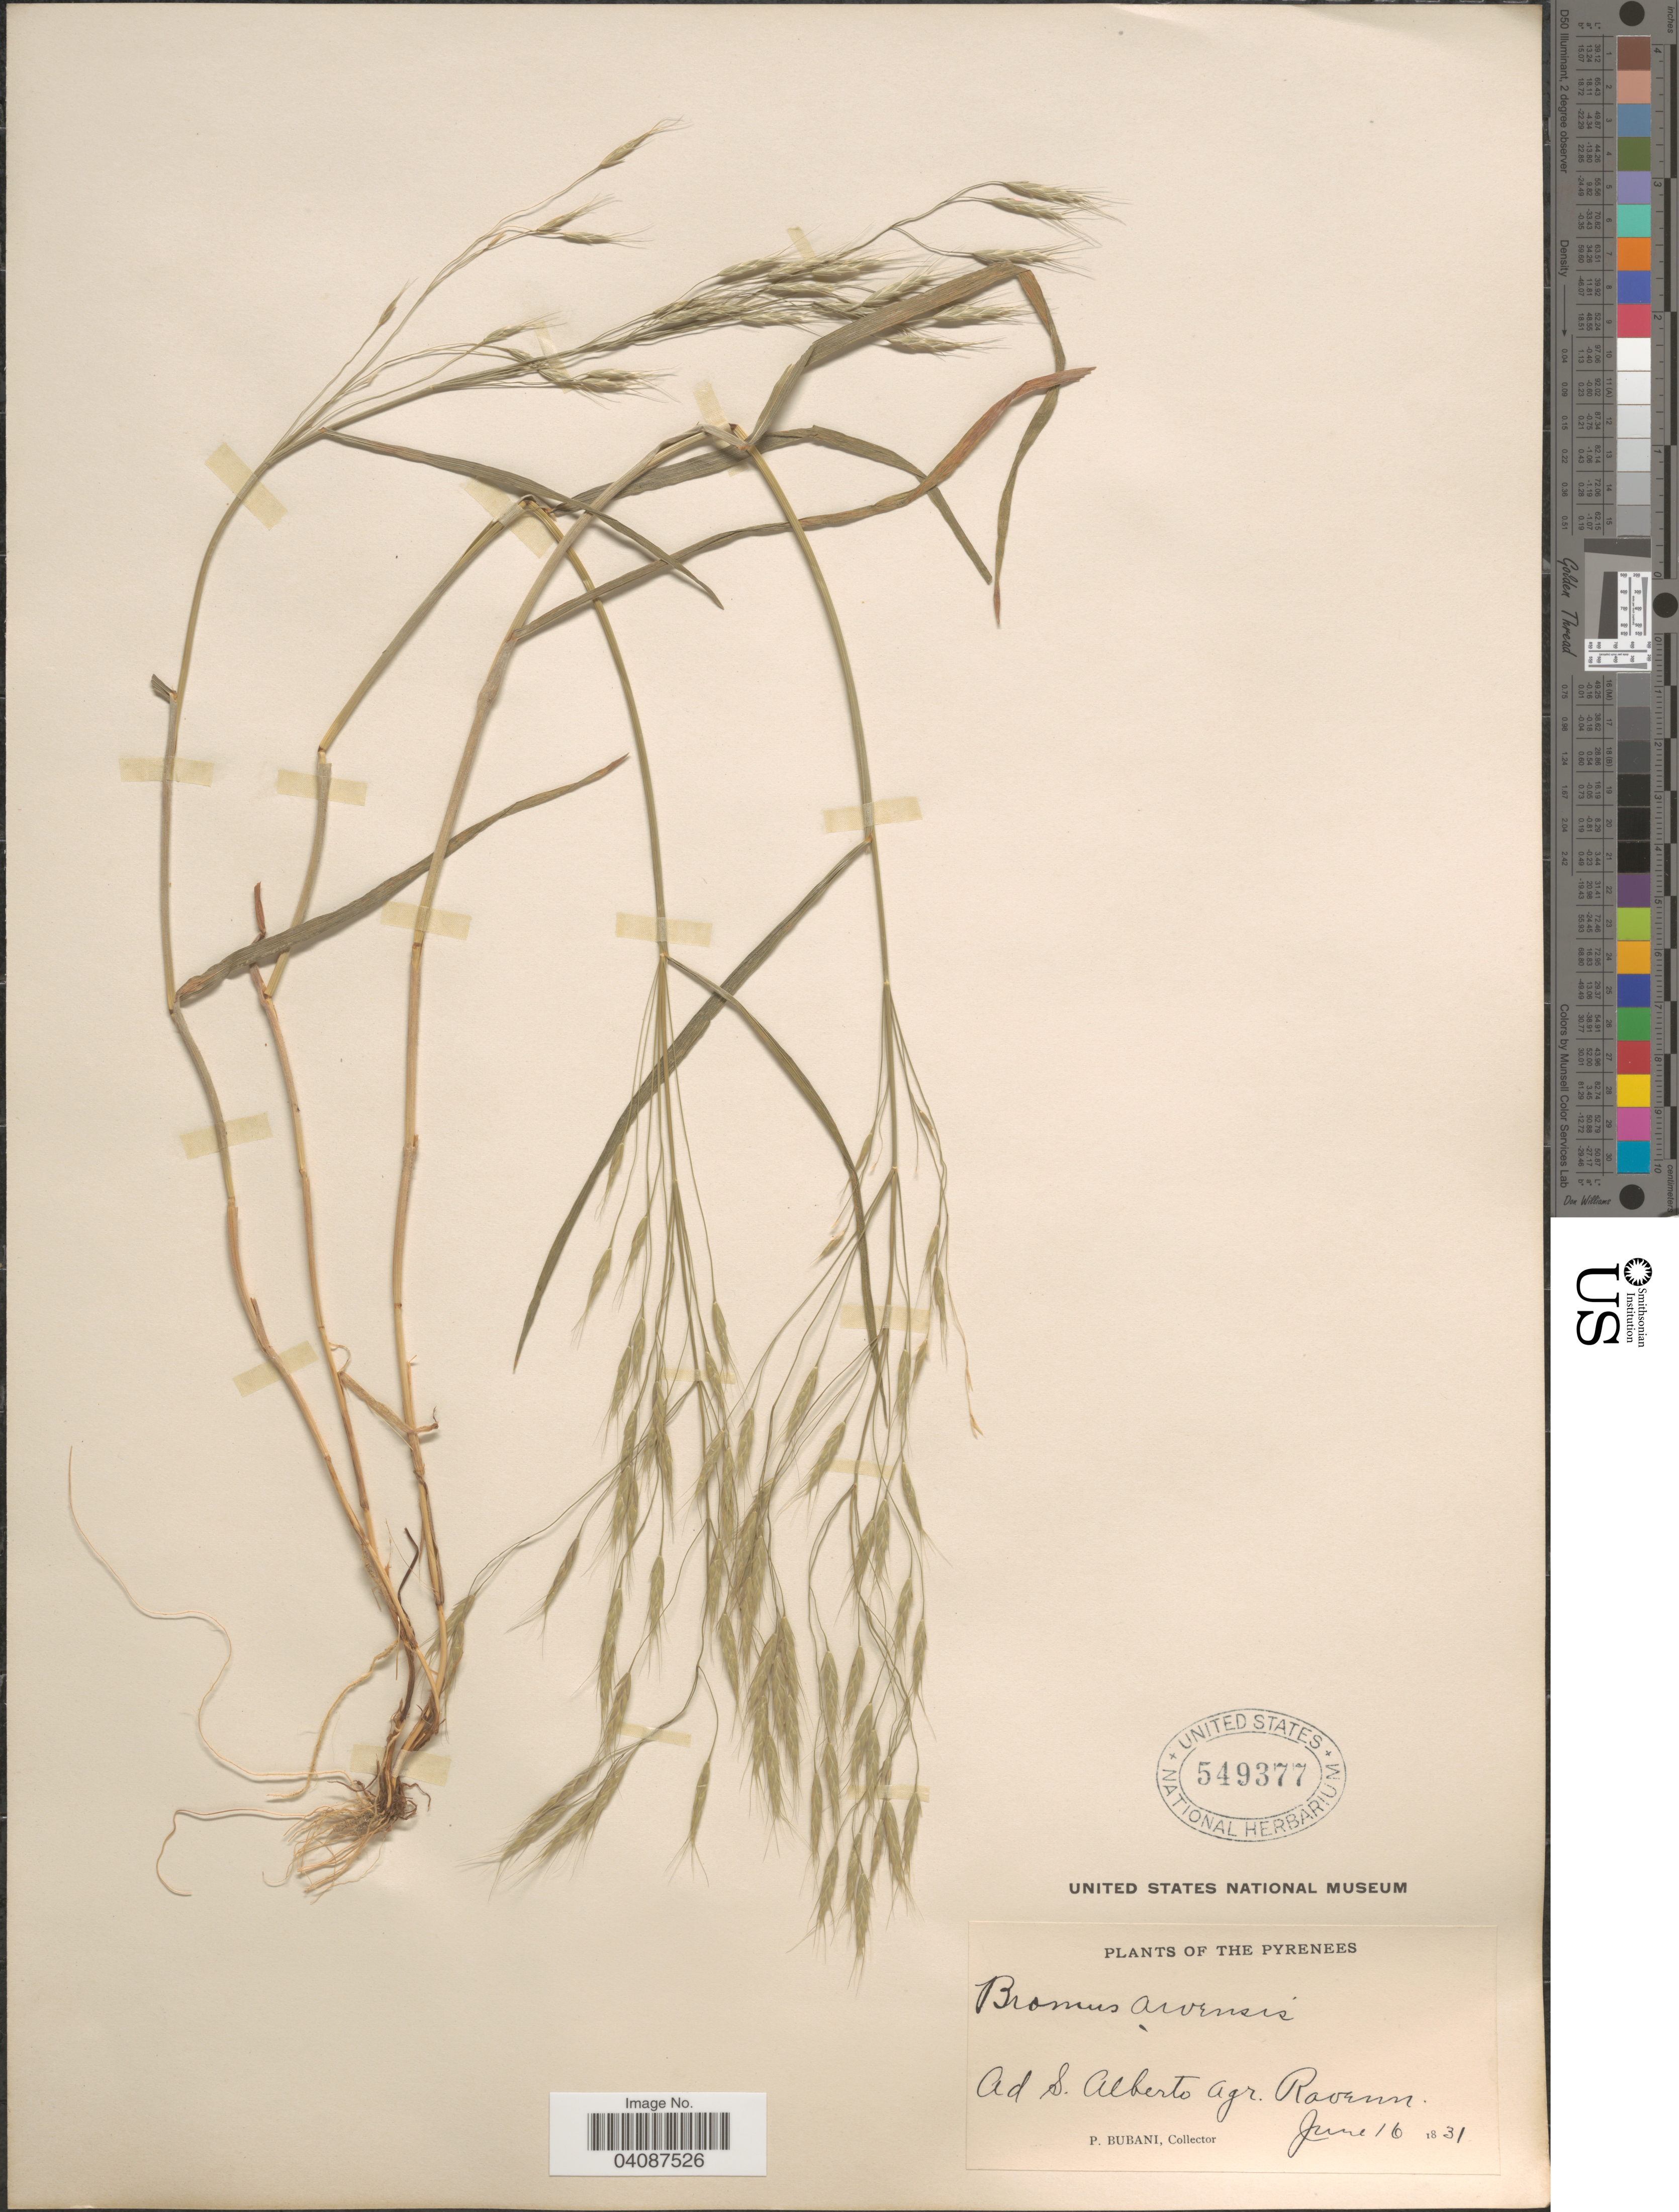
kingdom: Plantae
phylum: Tracheophyta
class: Liliopsida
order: Poales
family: Poaceae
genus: Bromus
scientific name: Bromus arvensis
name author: L.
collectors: P. Bubani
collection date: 1831-06-16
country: Italy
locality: Pyrenees. Ad S. Alberto Agr. Ravenn.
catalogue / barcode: US 549377